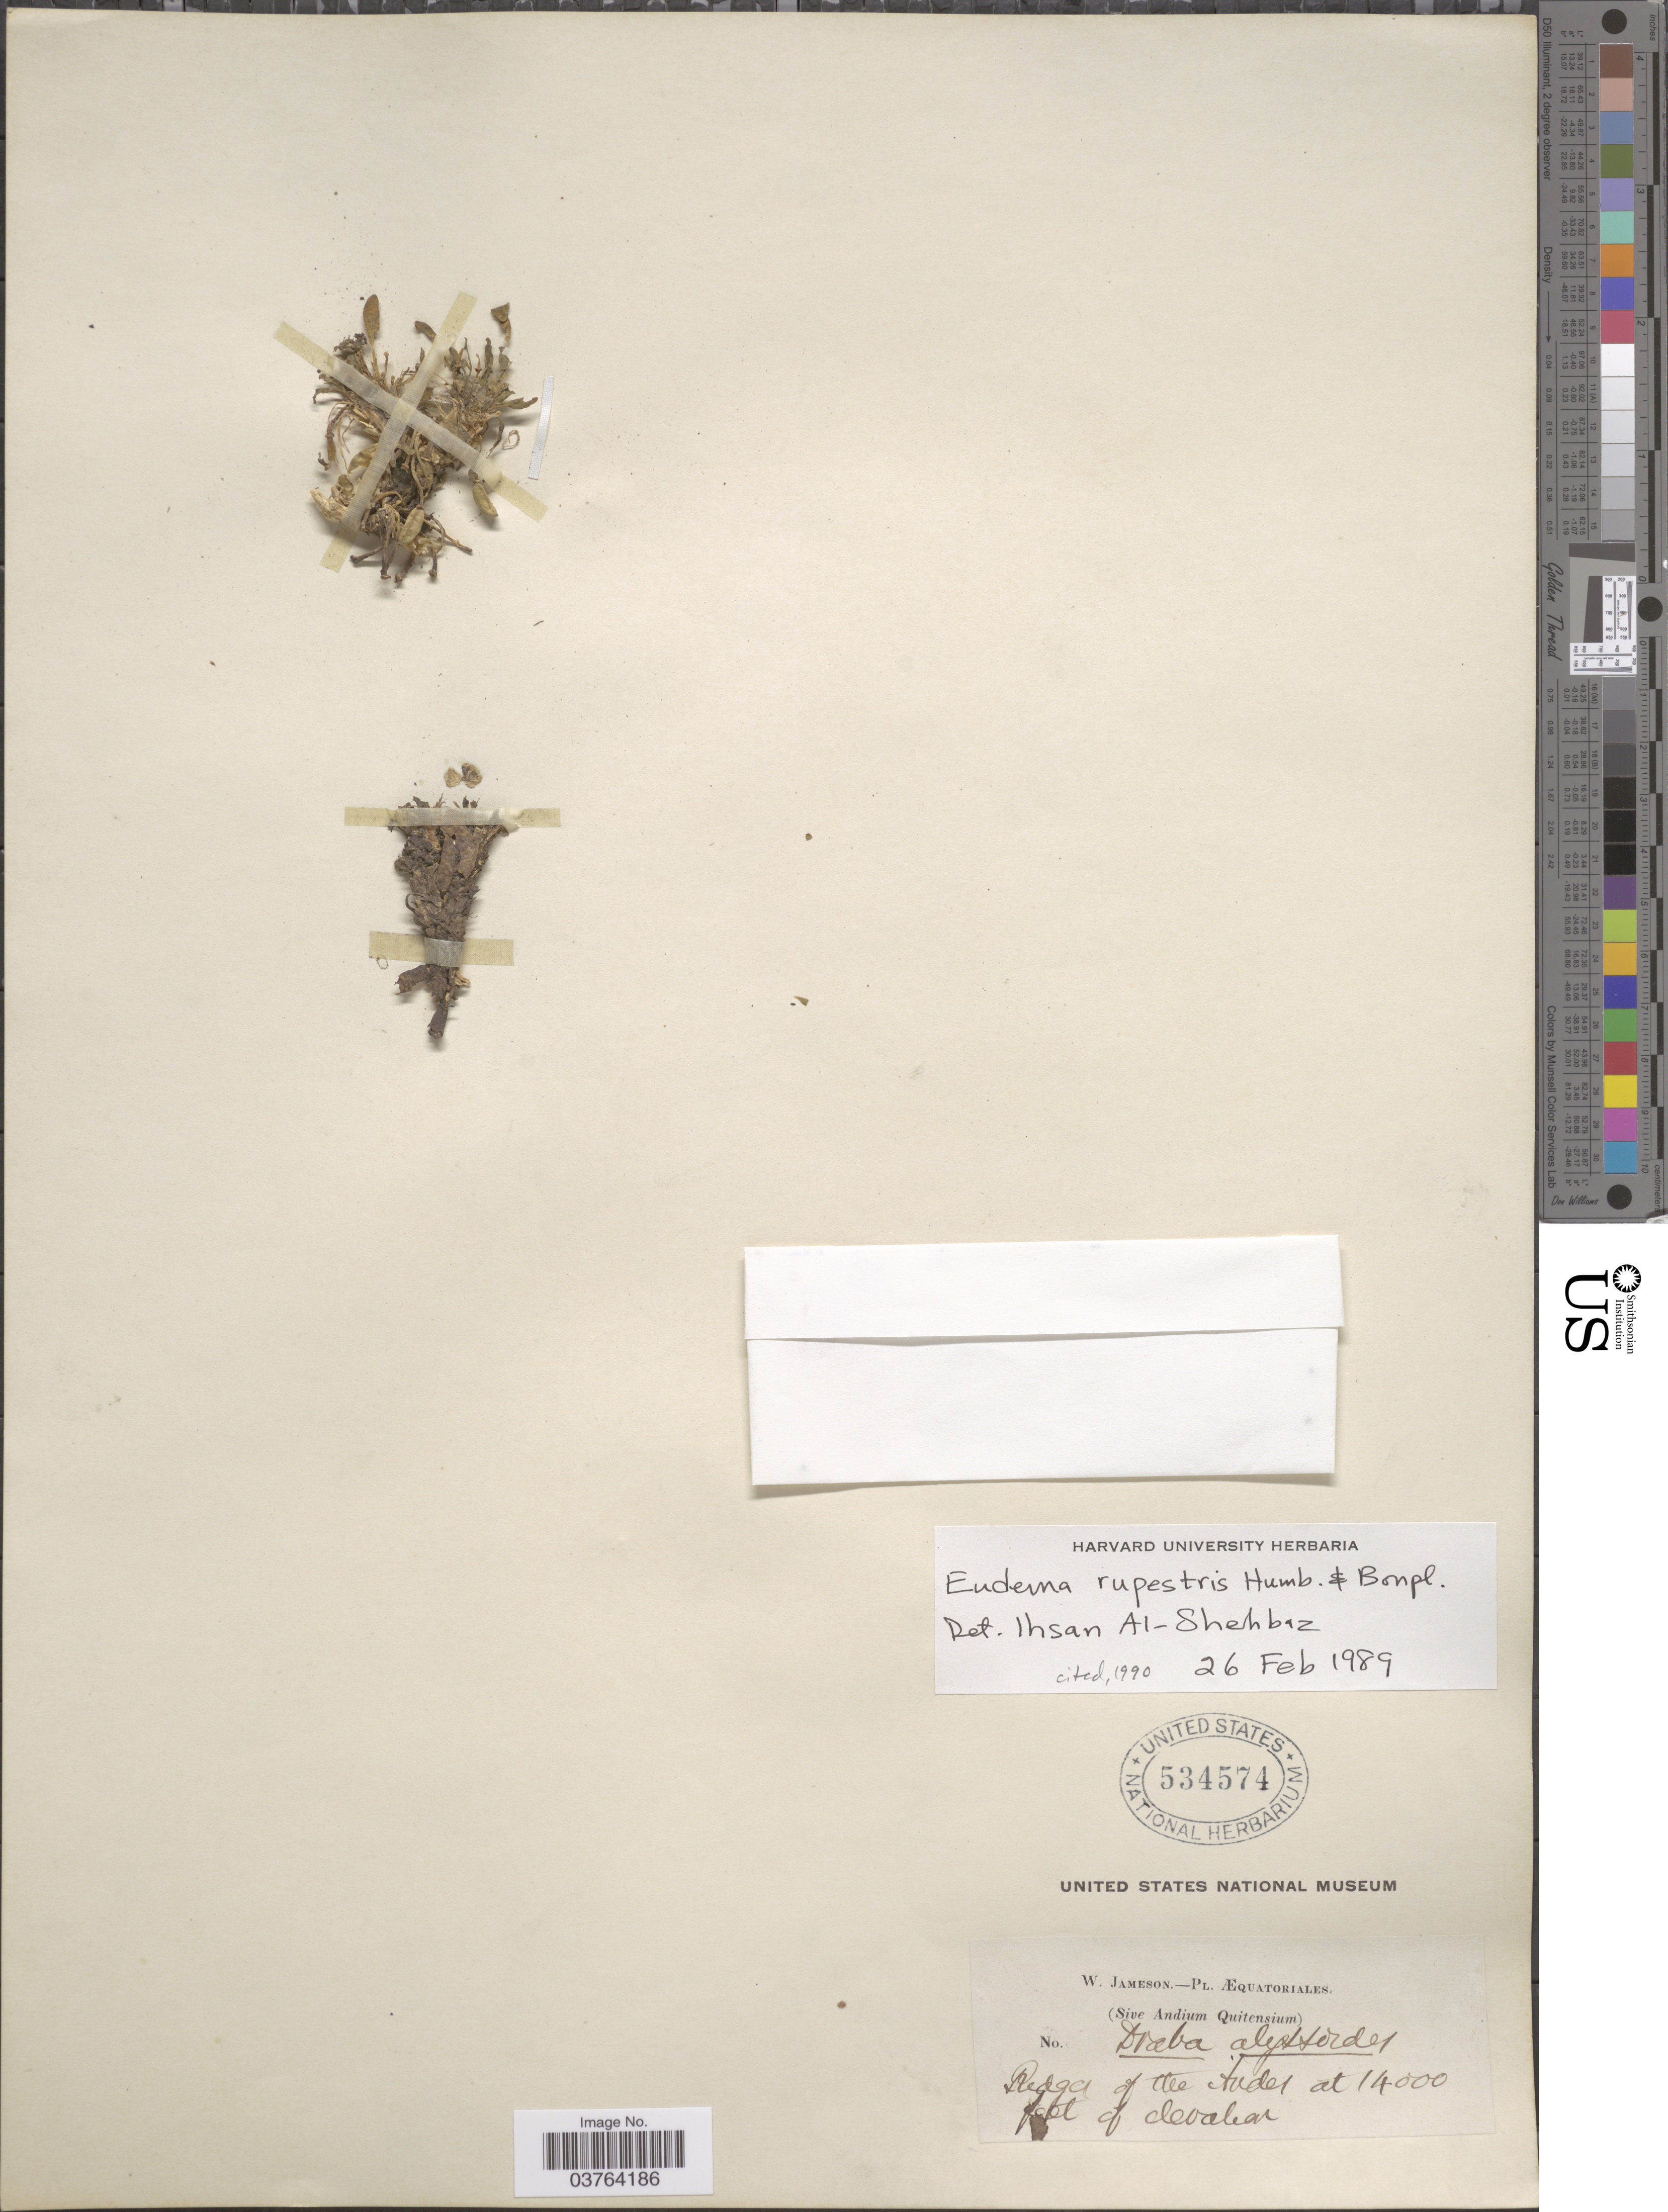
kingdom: Plantae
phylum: Tracheophyta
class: Magnoliopsida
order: Brassicales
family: Brassicaceae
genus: Eudema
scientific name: Eudema rupestris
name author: Bonpl.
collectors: W. Jameson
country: Ecuador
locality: Æquatoriales. (Sive Andium Quitensium). Ridges of the Andes.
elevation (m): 4267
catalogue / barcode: US 534574